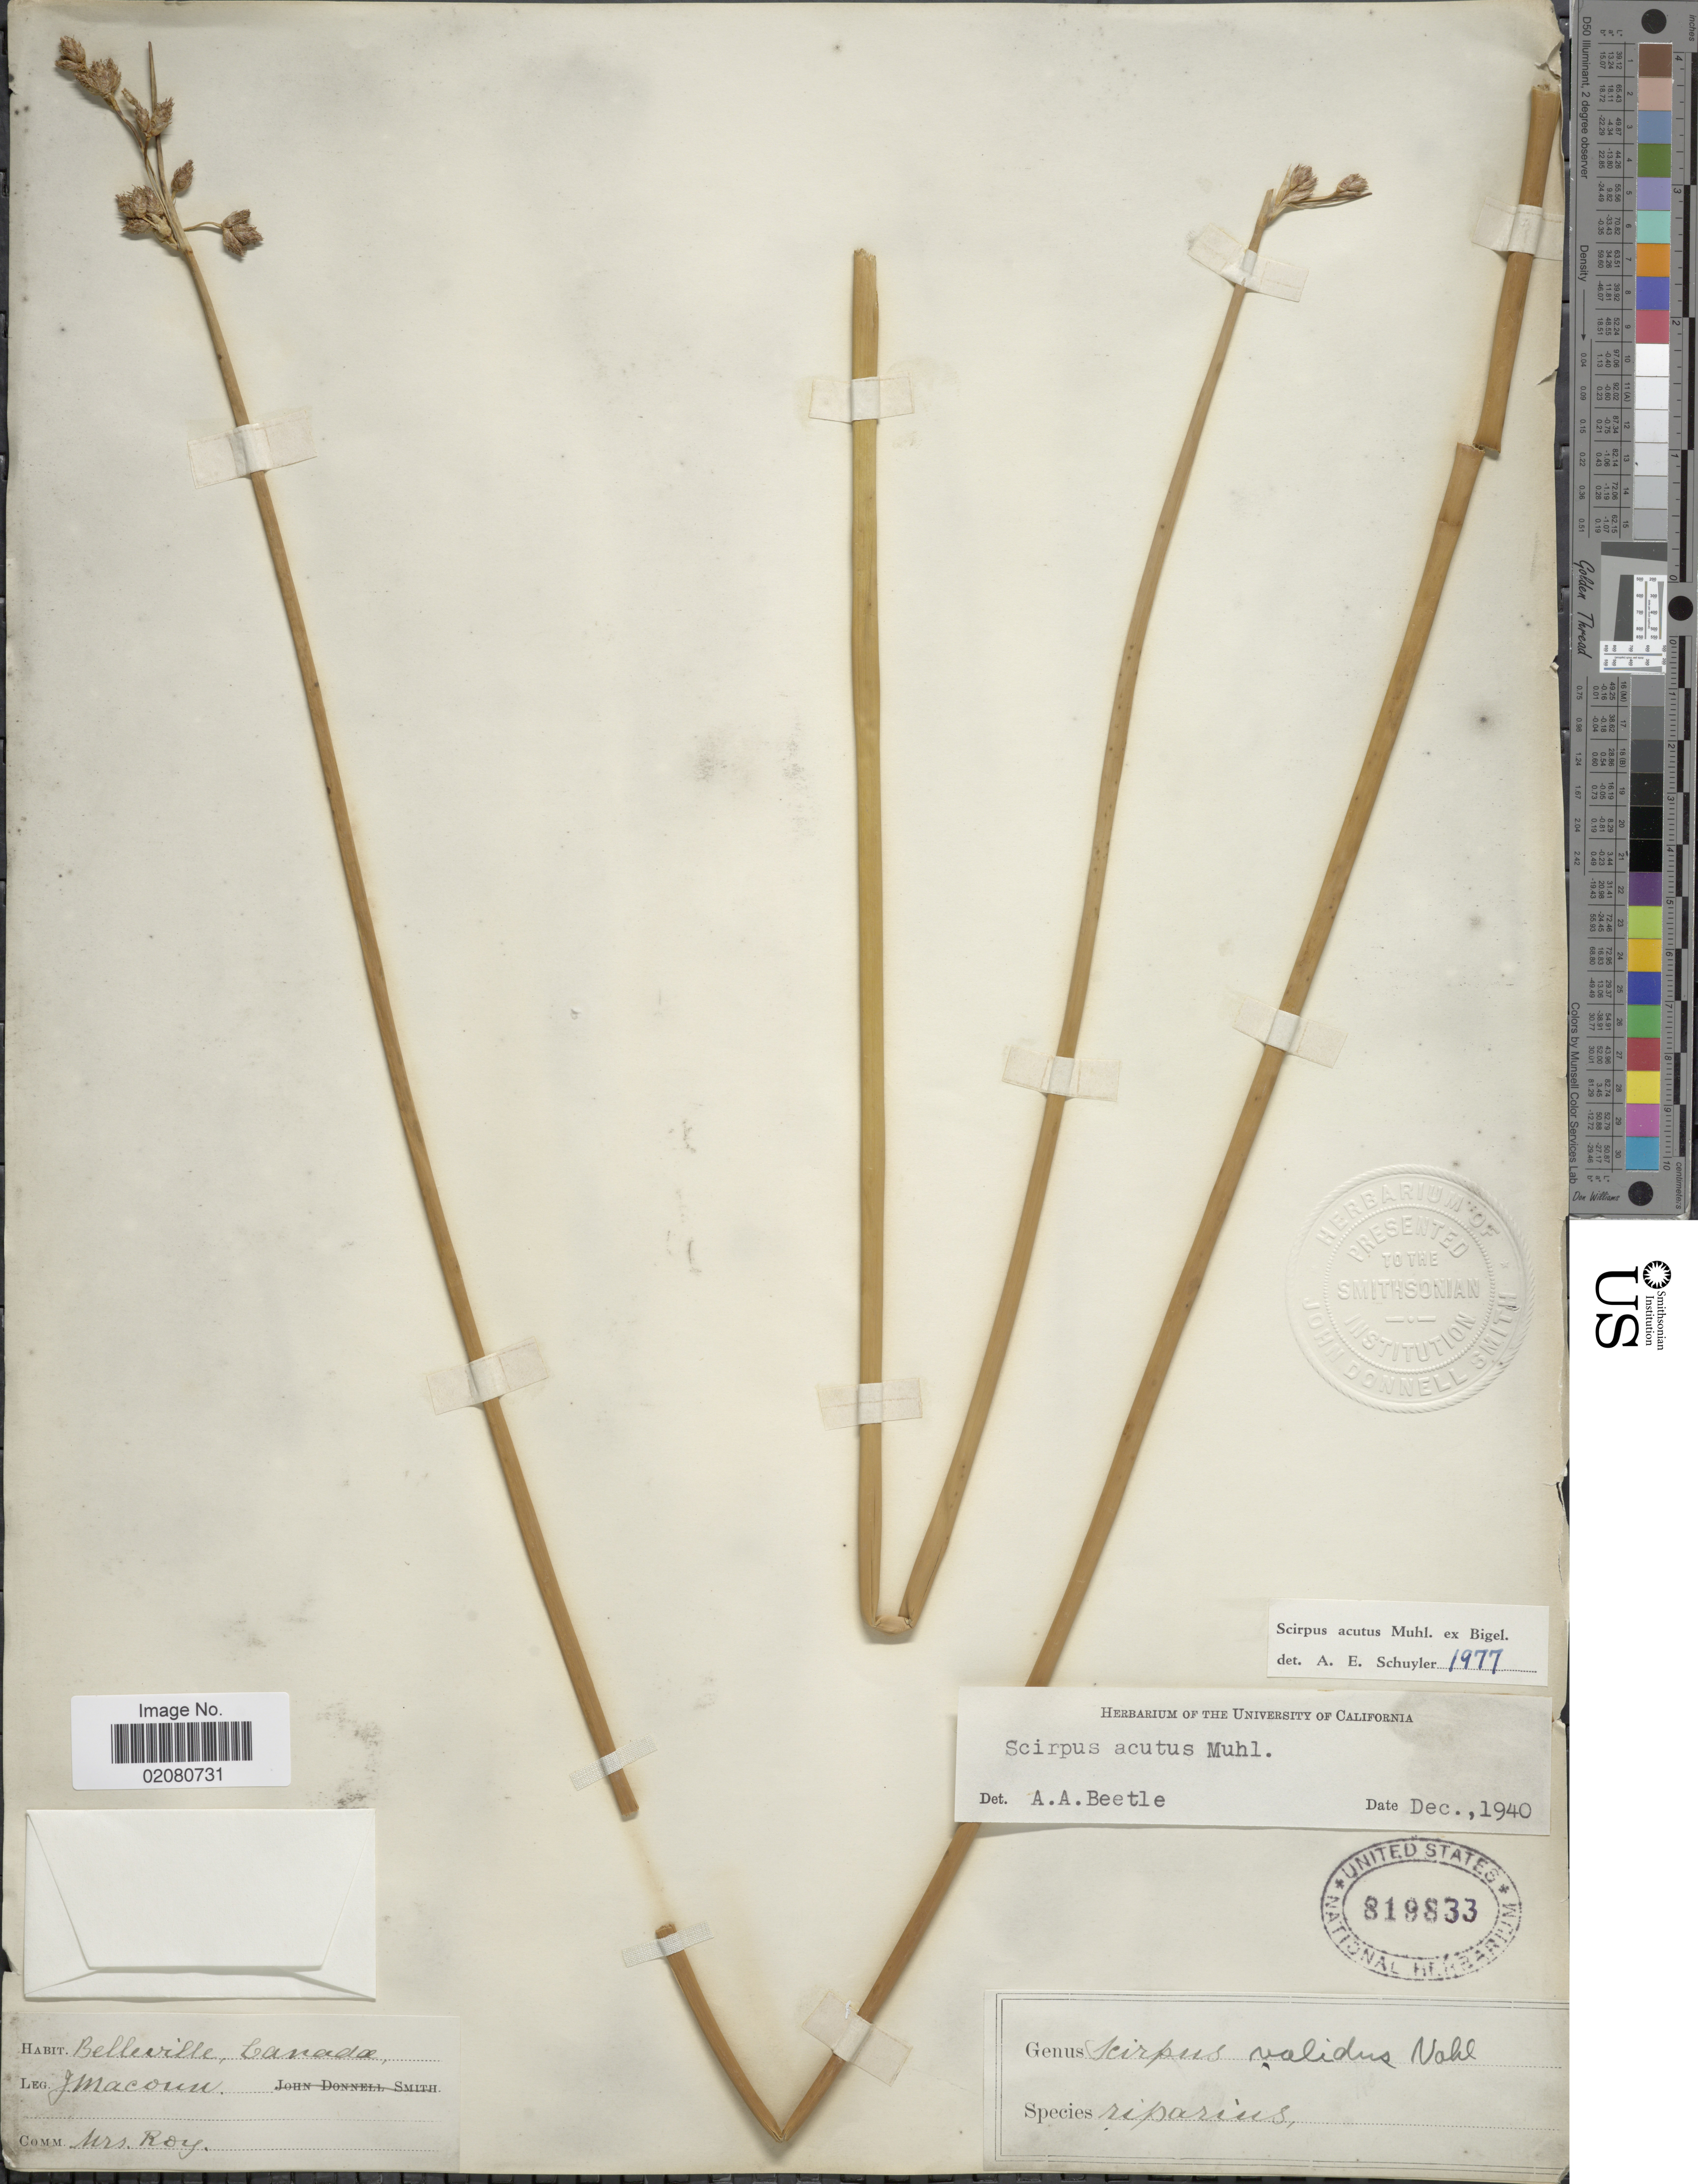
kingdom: Plantae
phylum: Tracheophyta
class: Liliopsida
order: Poales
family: Cyperaceae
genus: Schoenoplectus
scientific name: Schoenoplectus acutus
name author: (Muhl. ex Bigelow) Á. Löve & D. Löve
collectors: J. Macoun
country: Canada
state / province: Ontario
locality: Belleville.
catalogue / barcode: US 819833